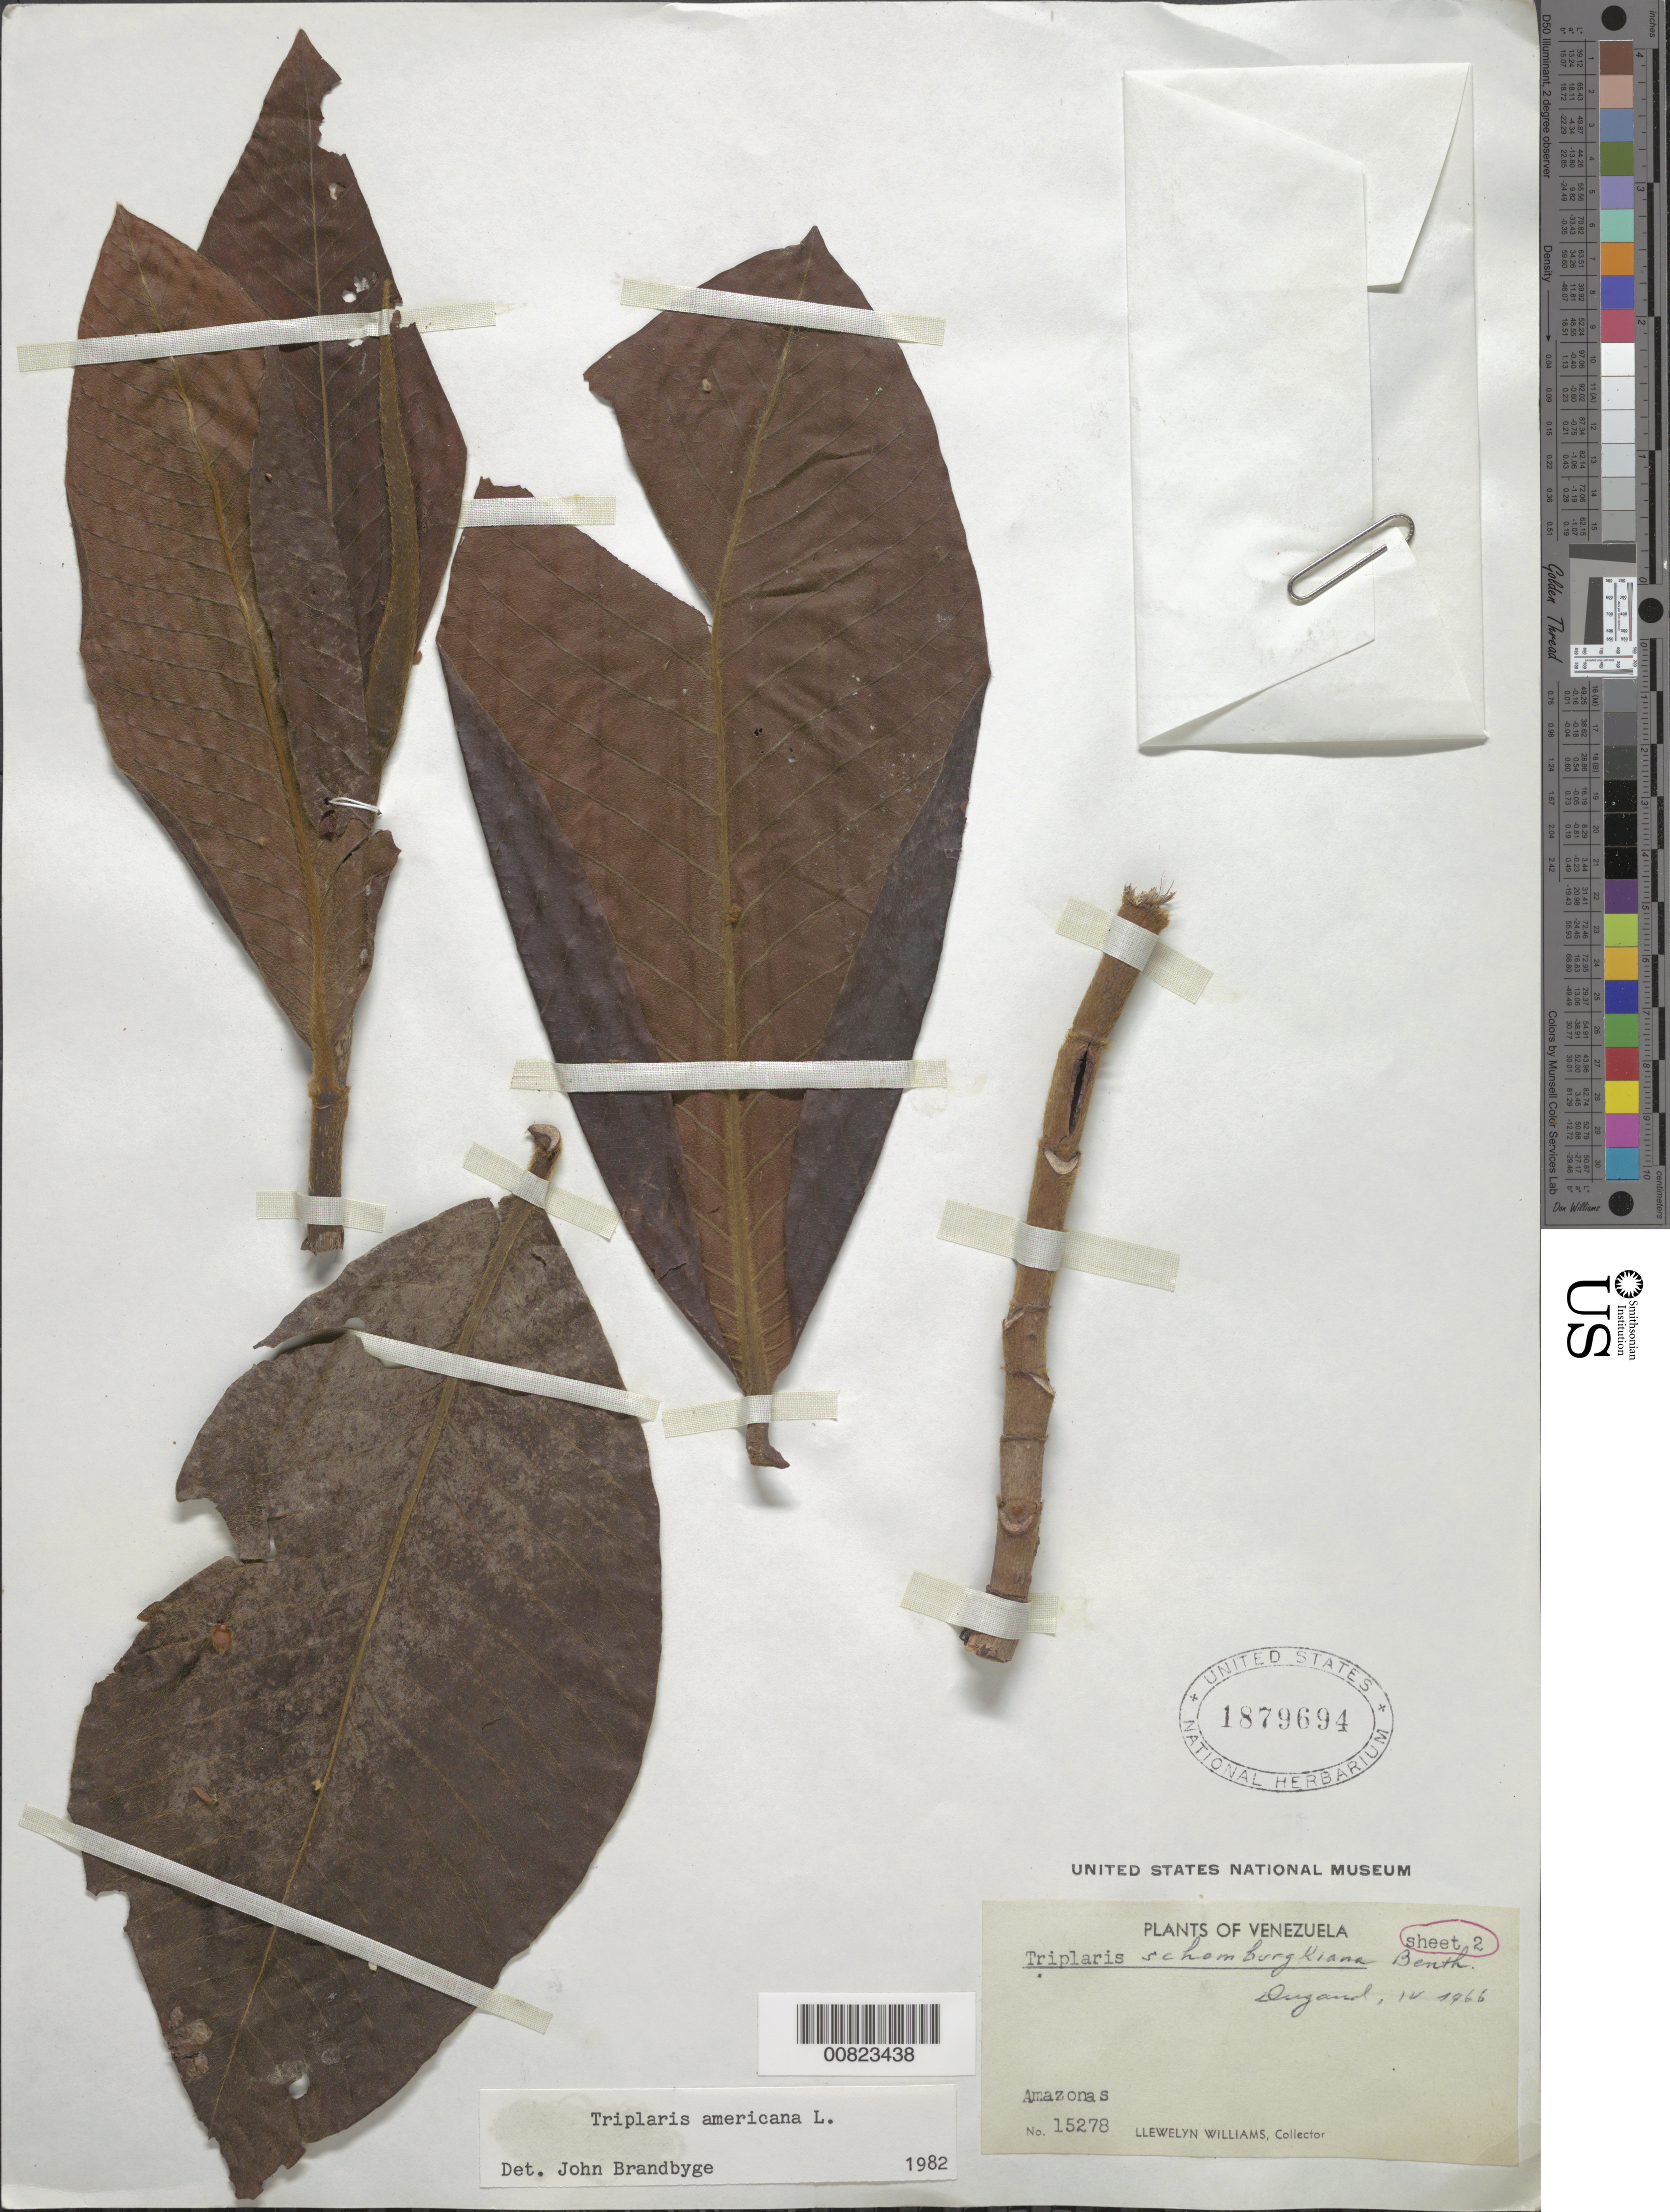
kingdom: Plantae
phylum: Tracheophyta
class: Magnoliopsida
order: Caryophyllales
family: Polygonaceae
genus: Triplaris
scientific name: Triplaris americana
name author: L.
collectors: Ll. Williams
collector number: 15278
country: Venezuela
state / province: Amazonas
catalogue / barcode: US 1879694